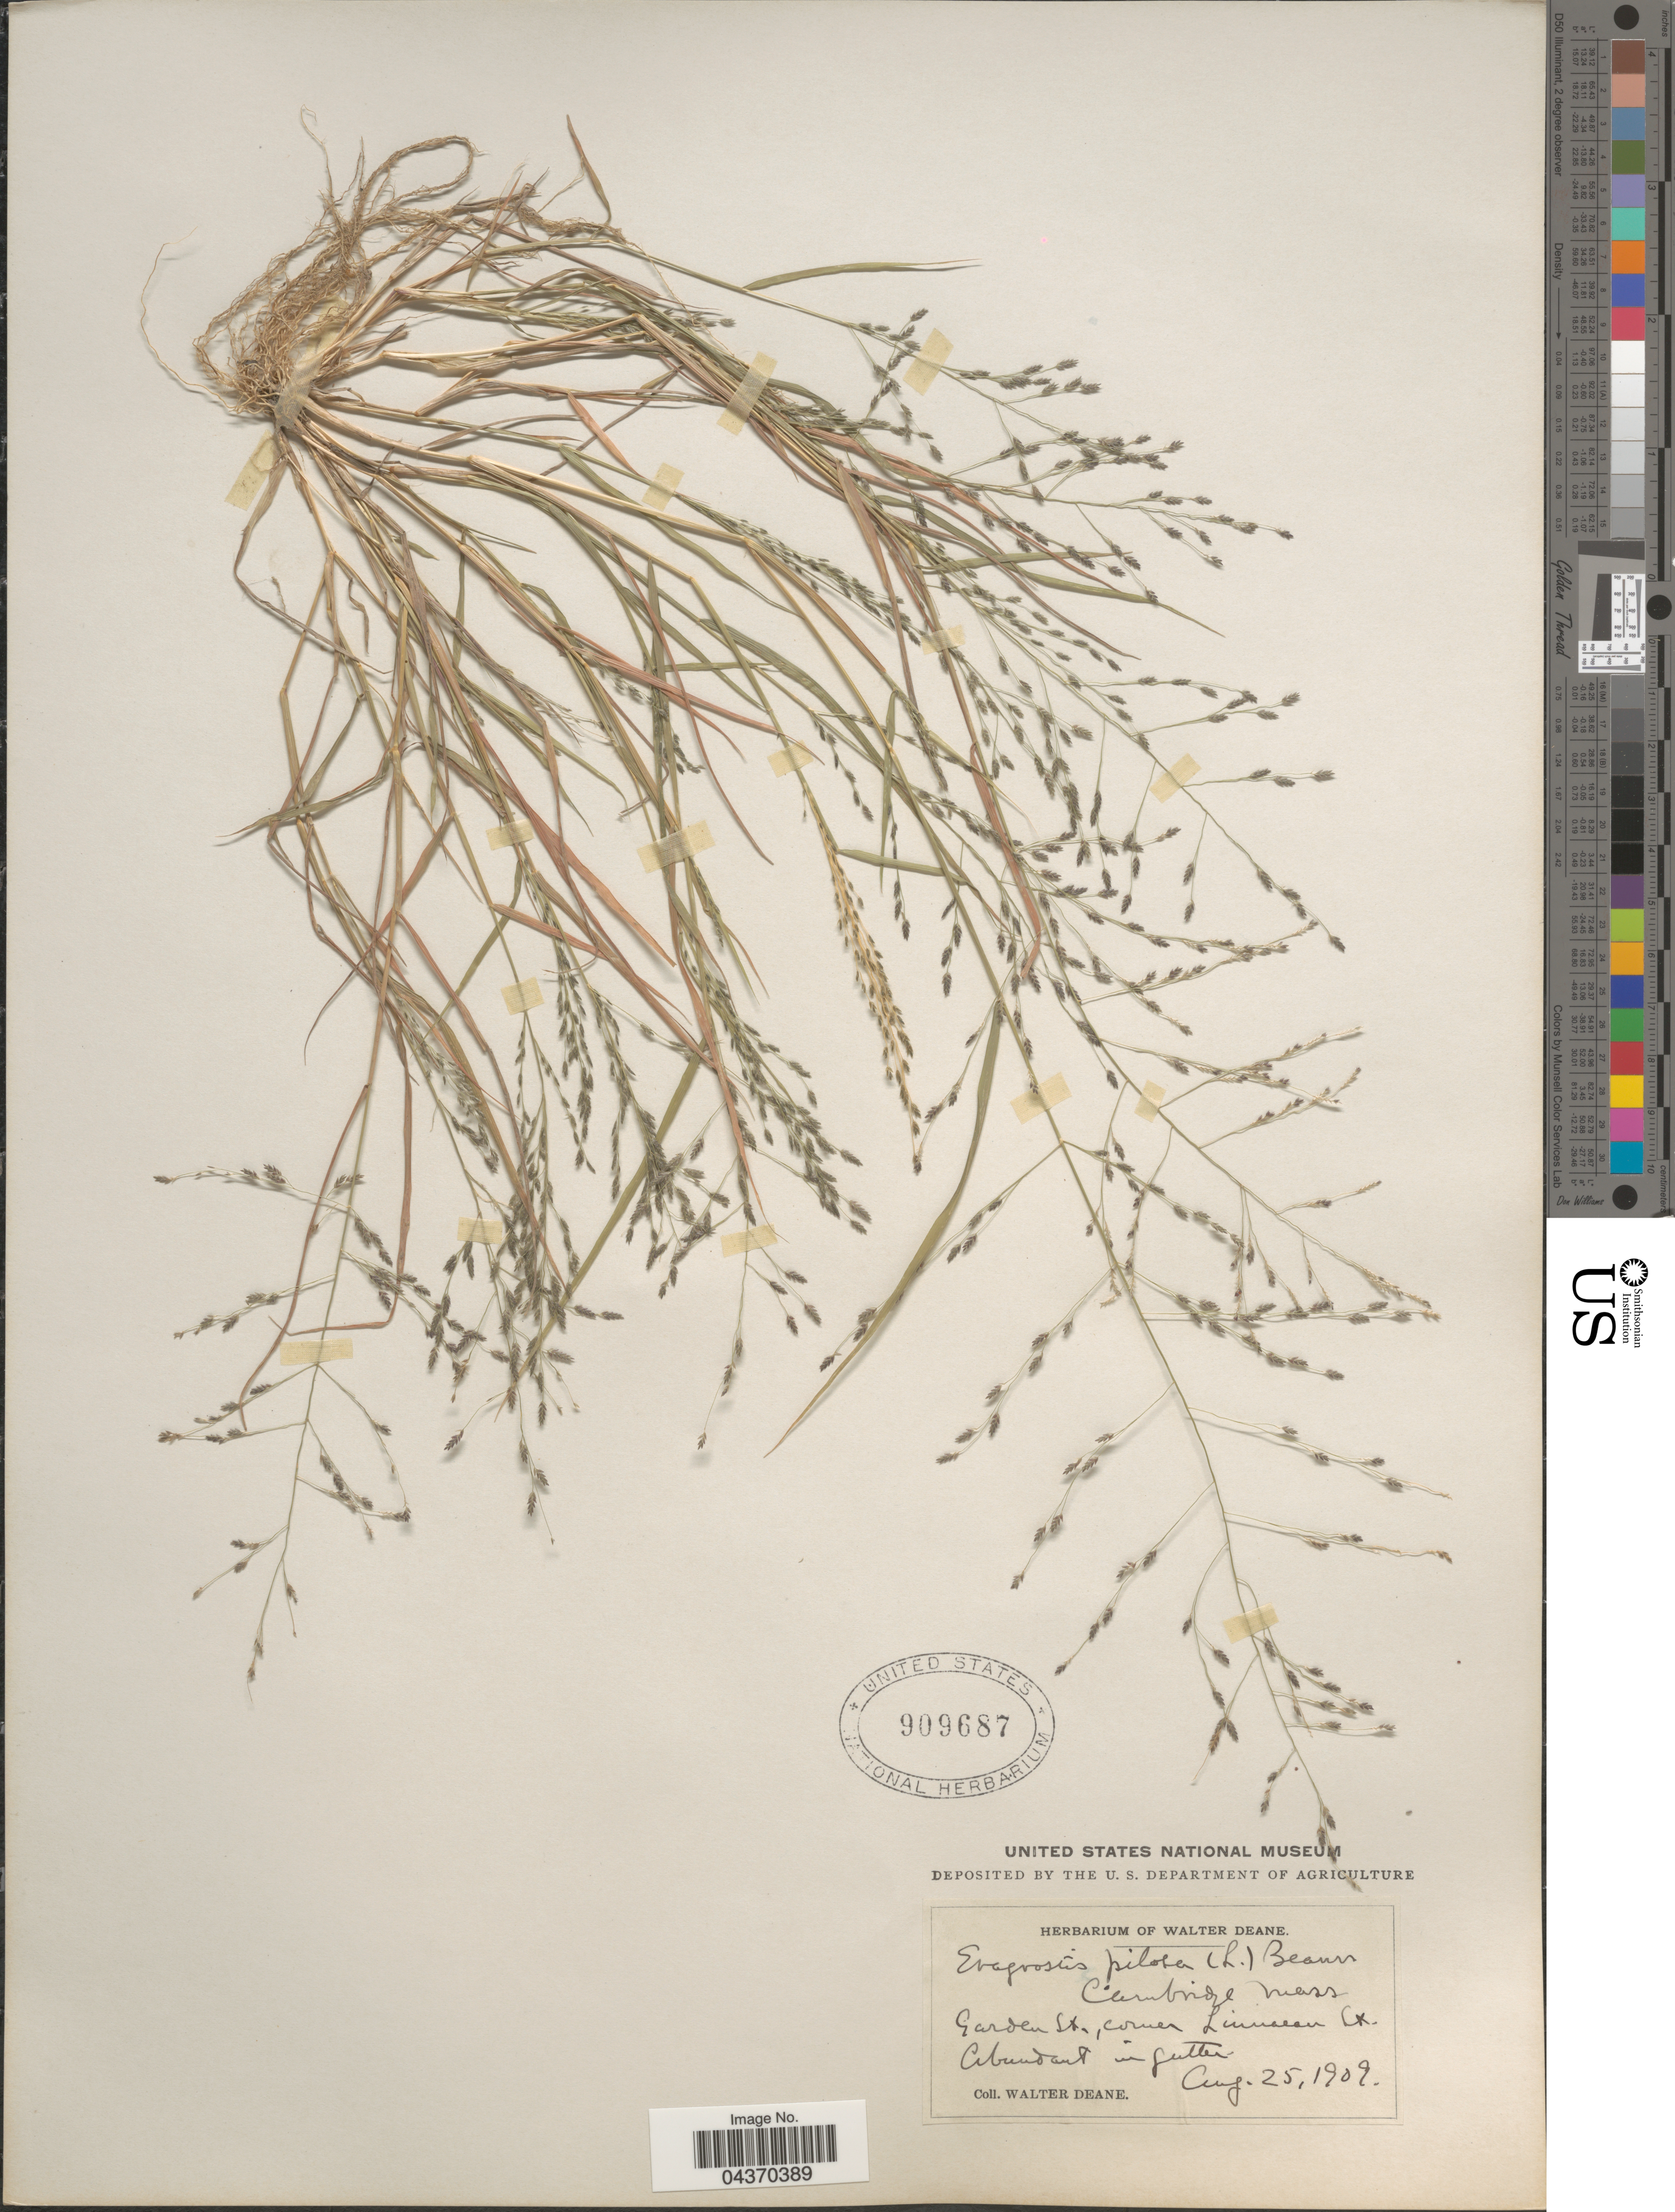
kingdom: Plantae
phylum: Tracheophyta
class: Liliopsida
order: Poales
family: Poaceae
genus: Eragrostis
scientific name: Eragrostis pectinacea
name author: (Michx.) Nees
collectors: W. Deane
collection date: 1909-08-25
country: United States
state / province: Massachusetts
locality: Cambridge. Garden St., corner Linnaean St.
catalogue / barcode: US 909687